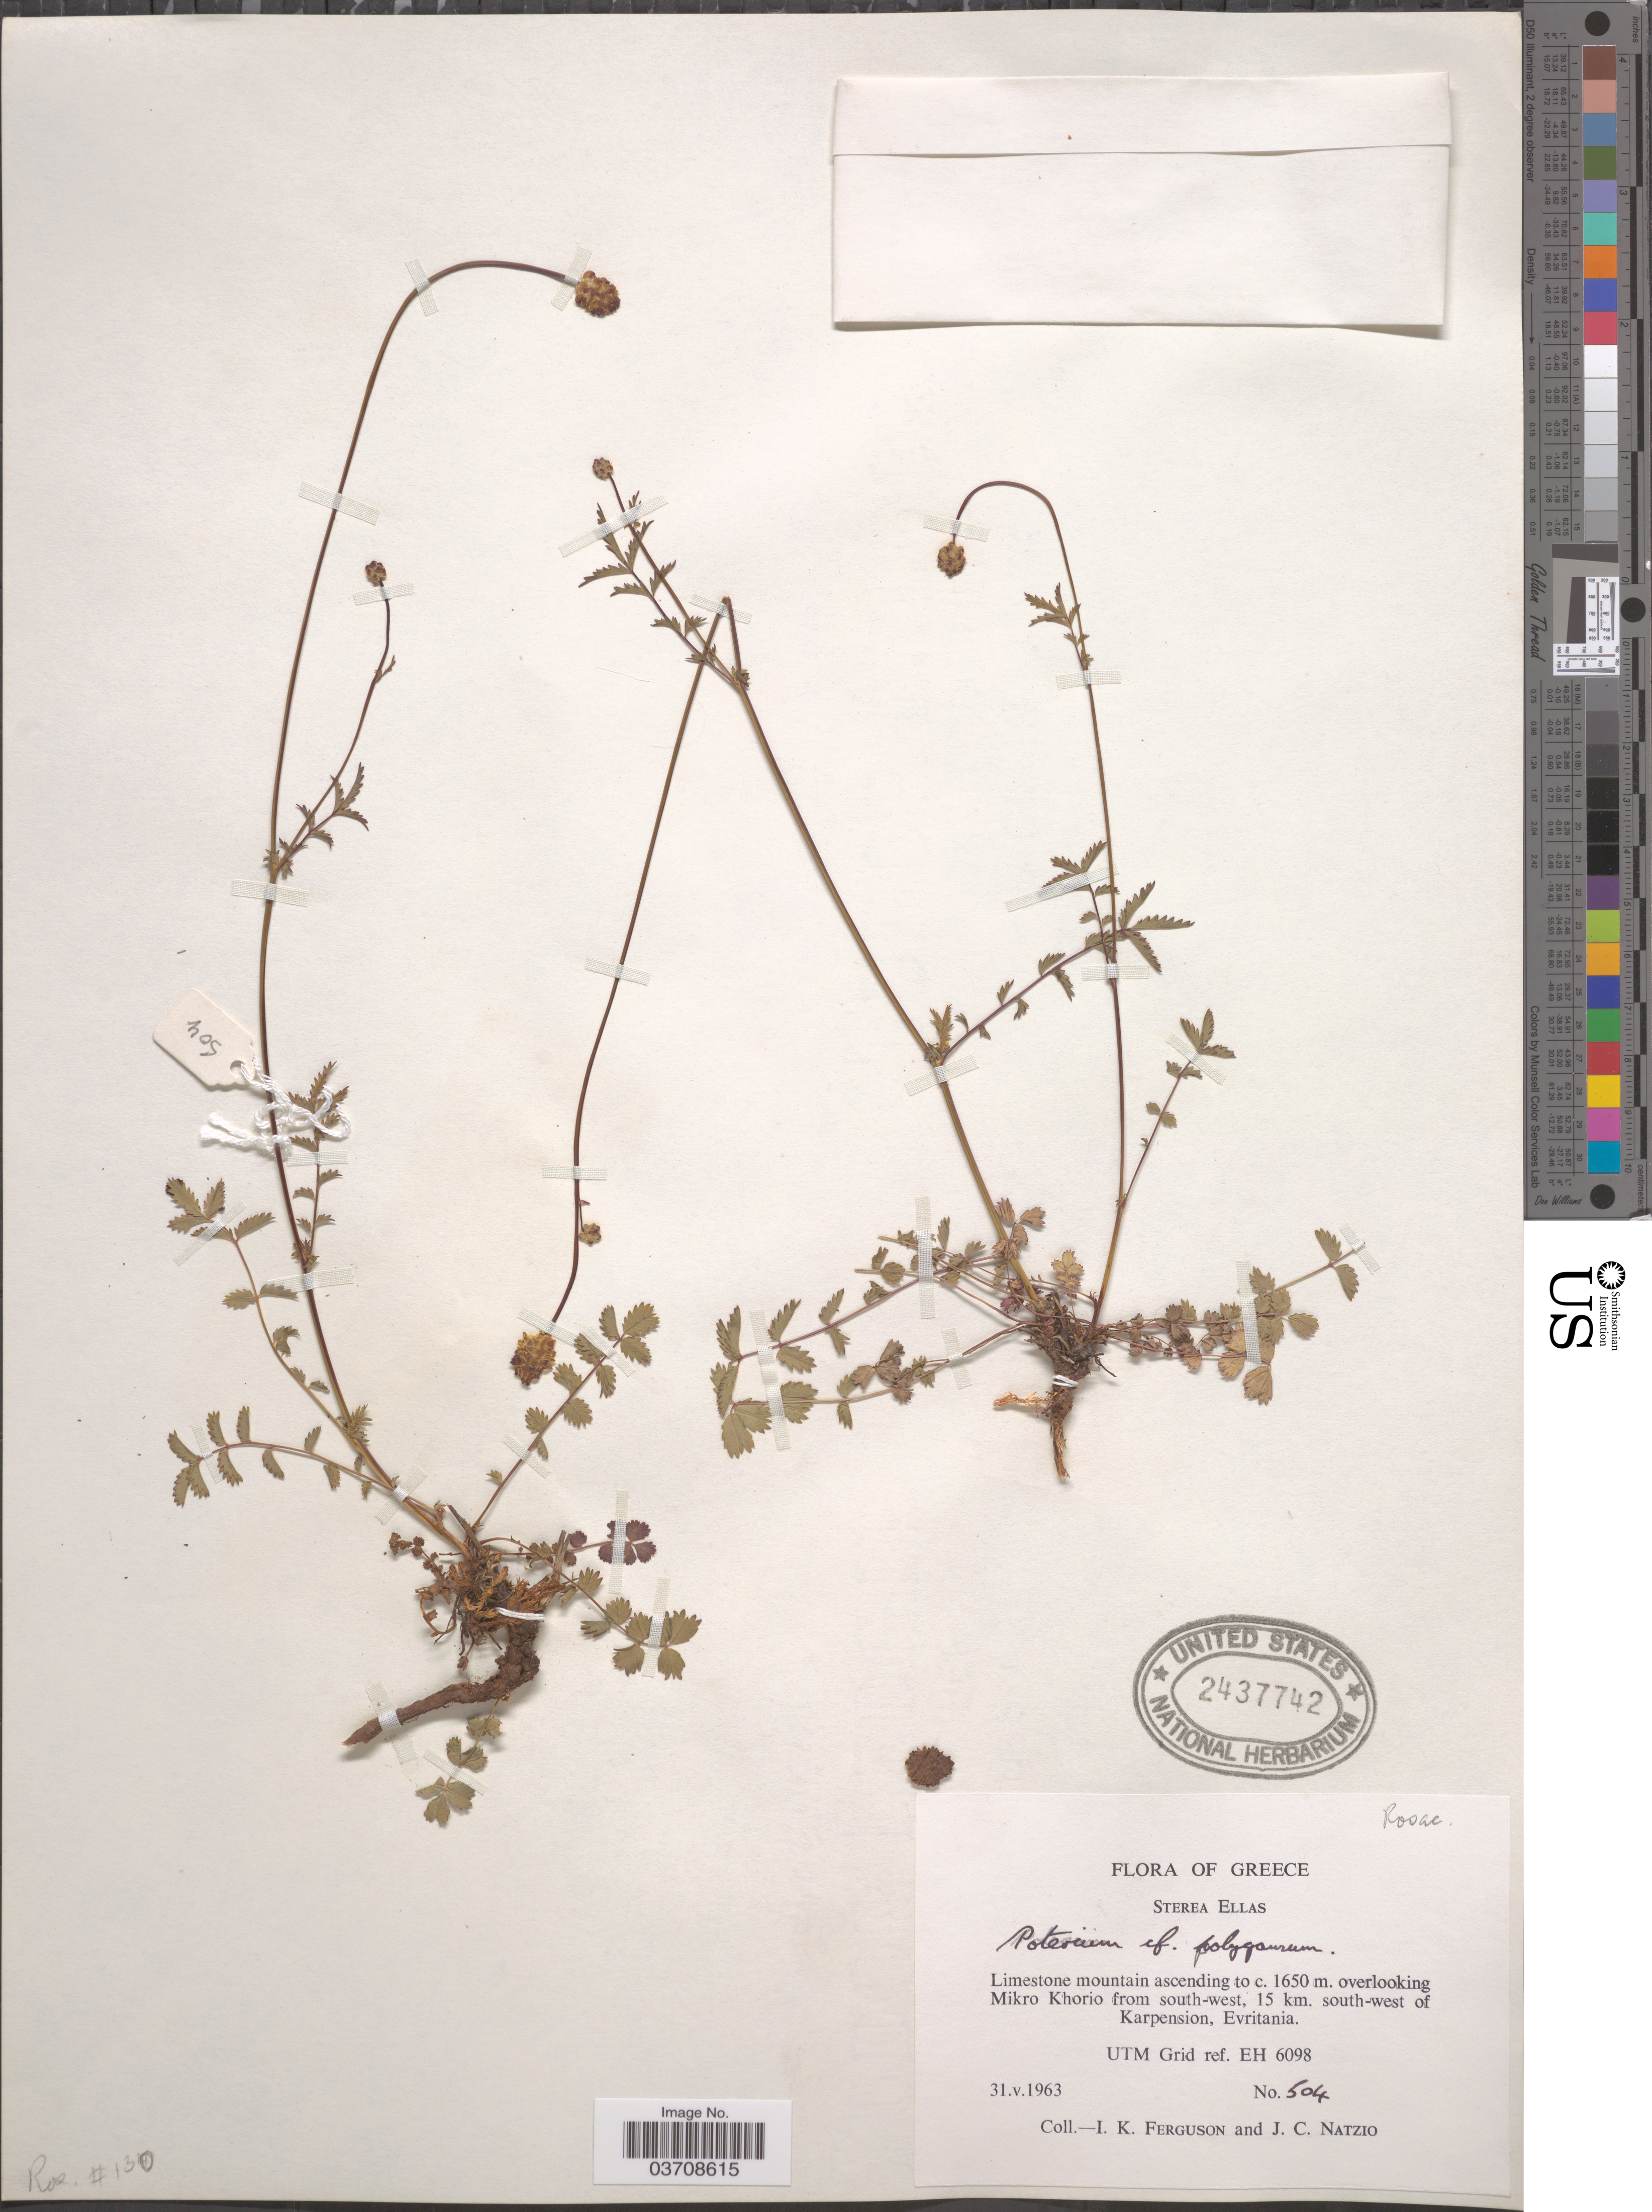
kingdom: Plantae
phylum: Tracheophyta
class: Magnoliopsida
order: Rosales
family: Rosaceae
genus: Sanguisorba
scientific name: Sanguisorba sp.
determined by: Strong, Mark T., (BOT), Smithsonian Institution - National Museum of Natural History (UNITED STATES)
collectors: I. K. Ferguson & J. Natzio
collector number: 504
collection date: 1963-05-31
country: Greece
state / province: Central Greece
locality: Sterea Ellas. Limestone mountain ascending to c. 1650 m. overlooking Mikro Khorio from south-west, 15 km. south-west of Karpension, Evritania.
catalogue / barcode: US 2437742